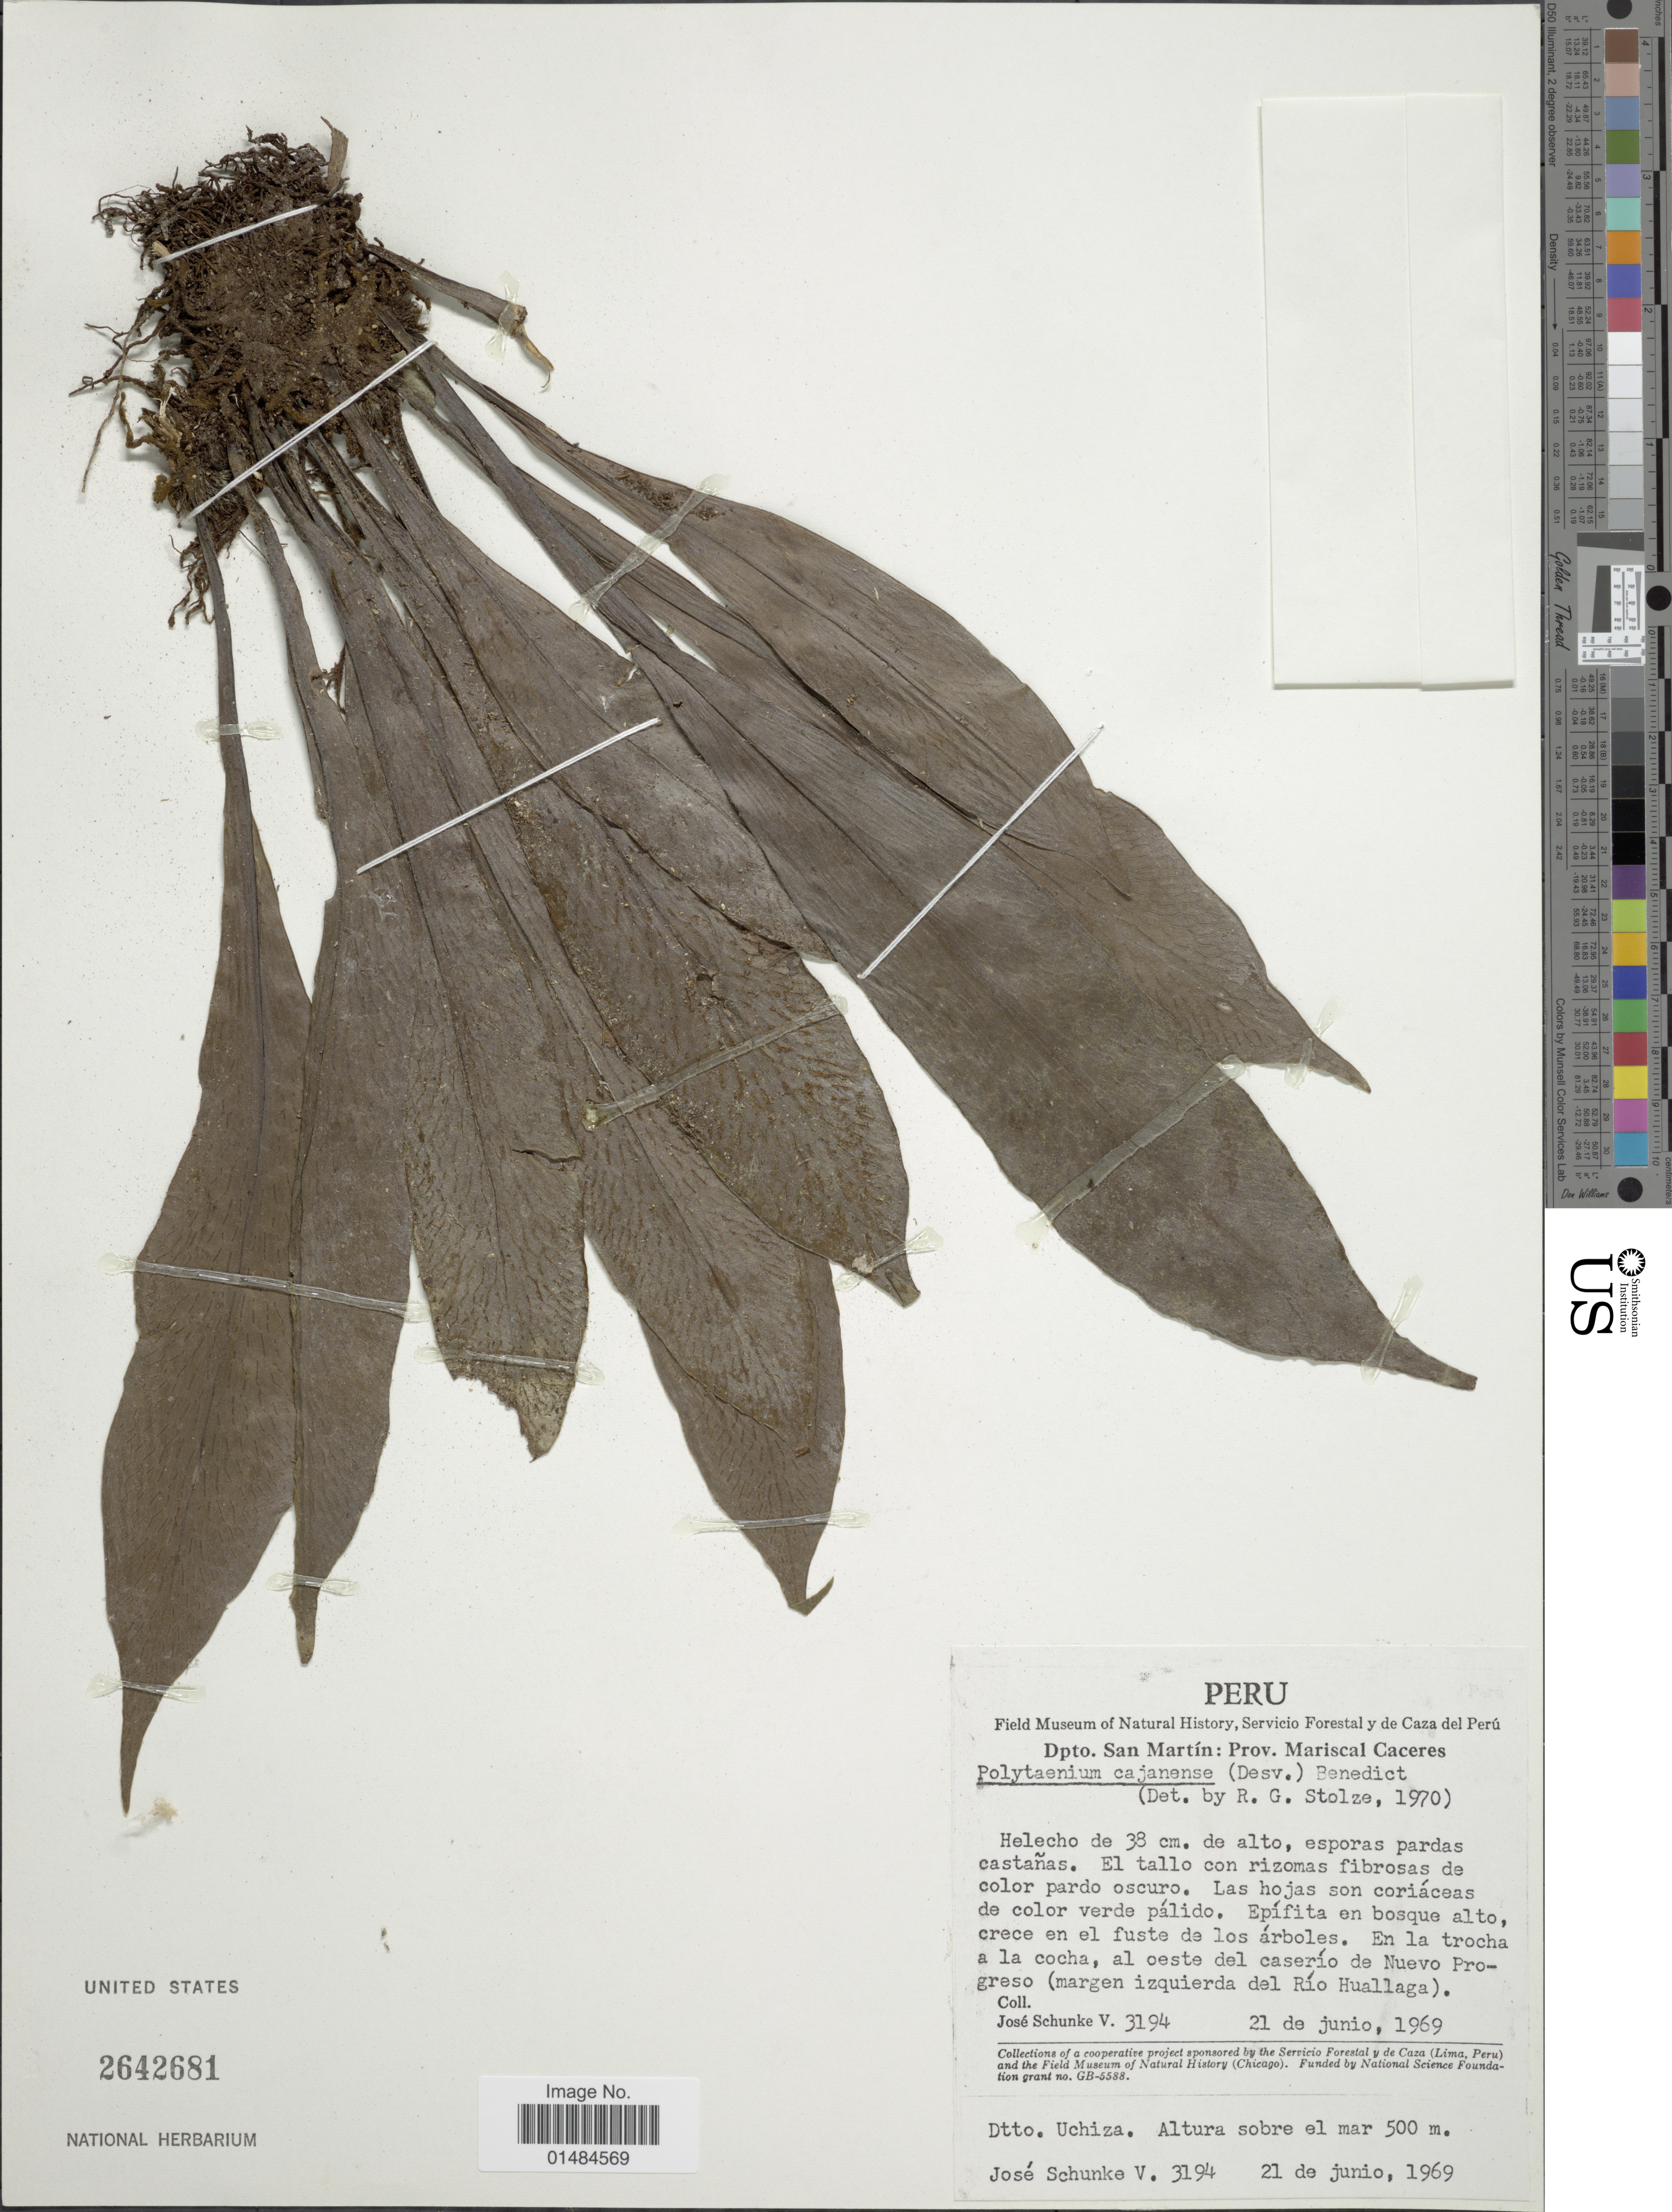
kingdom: Plantae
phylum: Tracheophyta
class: Polypodiopsida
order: Polypodiales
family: Pteridaceae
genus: Polytaenium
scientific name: Polytaenium cajenense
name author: (Desv.) Benedict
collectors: J. Schunke Vigo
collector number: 3194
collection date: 1969-06-21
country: Peru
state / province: San Martín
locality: Prov. Mariscal Caceres. En la trocha a la cocha, al oeste del caserío de Nuevo Progreso (margen izquierda del Río Huallaga). Dtto. Uchiza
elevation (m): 500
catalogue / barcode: US 2642681